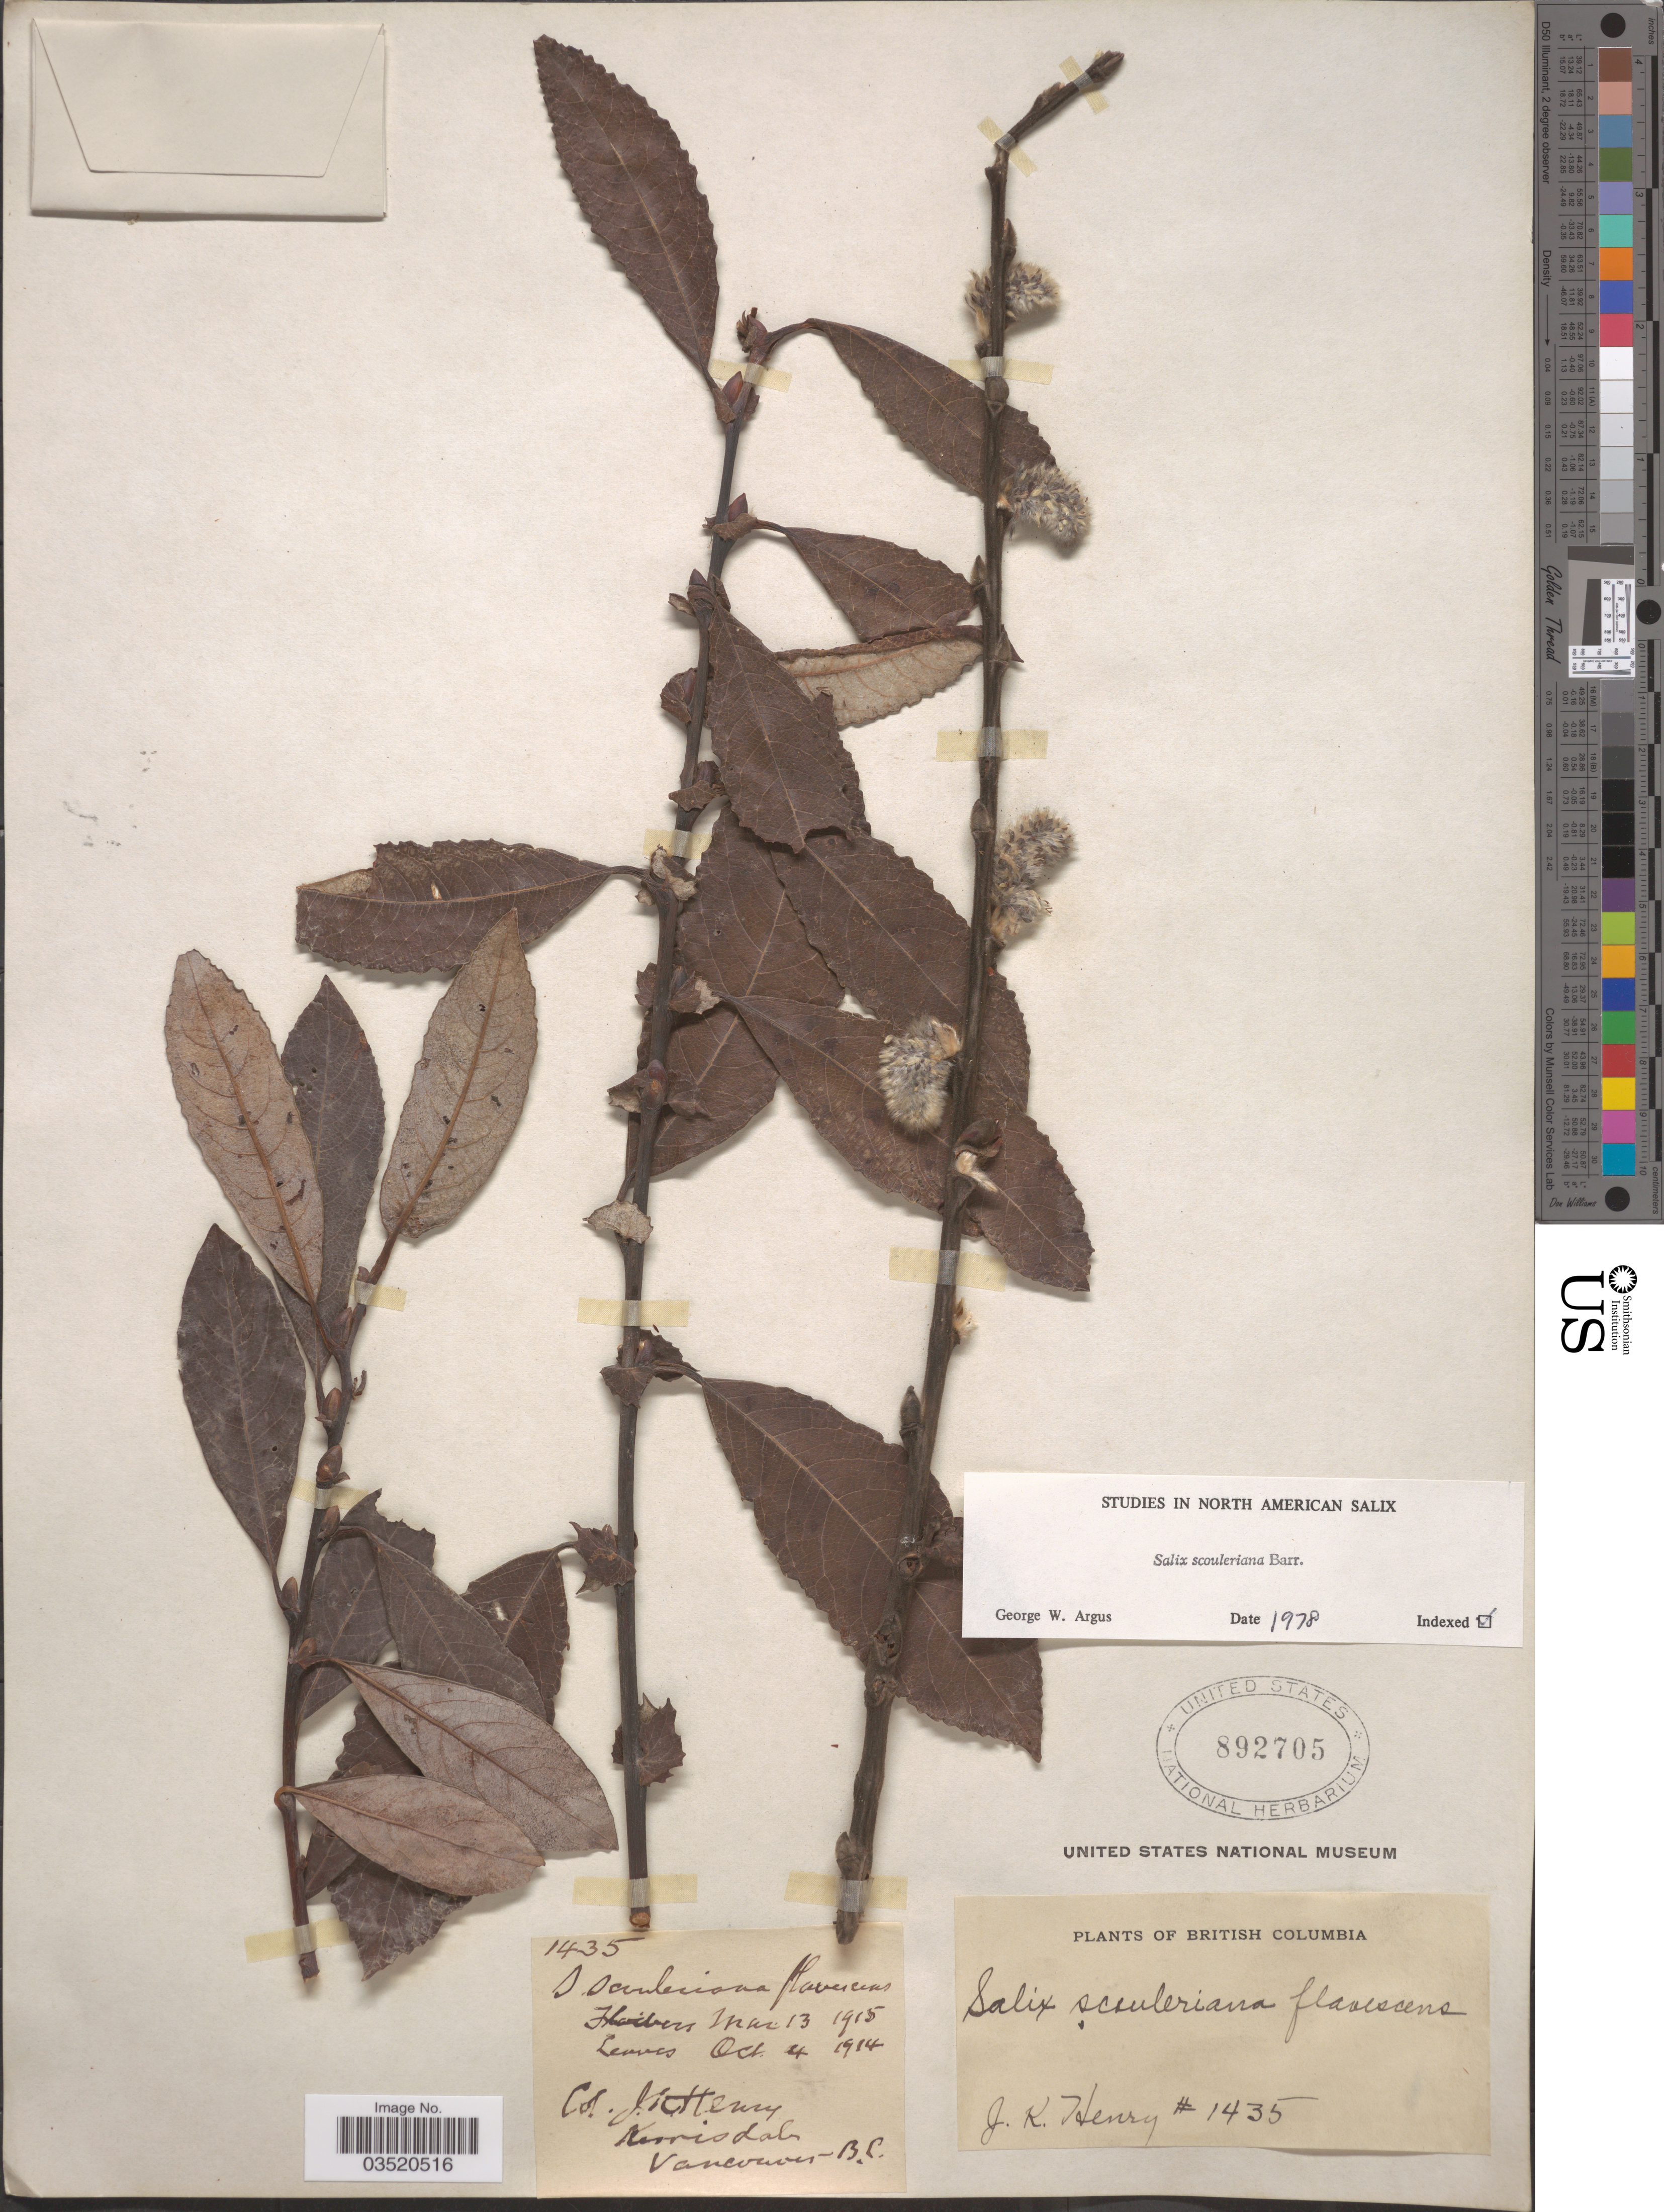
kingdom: Plantae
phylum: Tracheophyta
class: Magnoliopsida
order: Malpighiales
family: Salicaceae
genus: Salix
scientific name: Salix scouleriana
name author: Barratt ex Hook.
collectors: J. K. Henry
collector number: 1435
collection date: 1914-10-04/1915-03-13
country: Canada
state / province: British Columbia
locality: Kerrisdale. Vancouver.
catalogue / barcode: US 892705